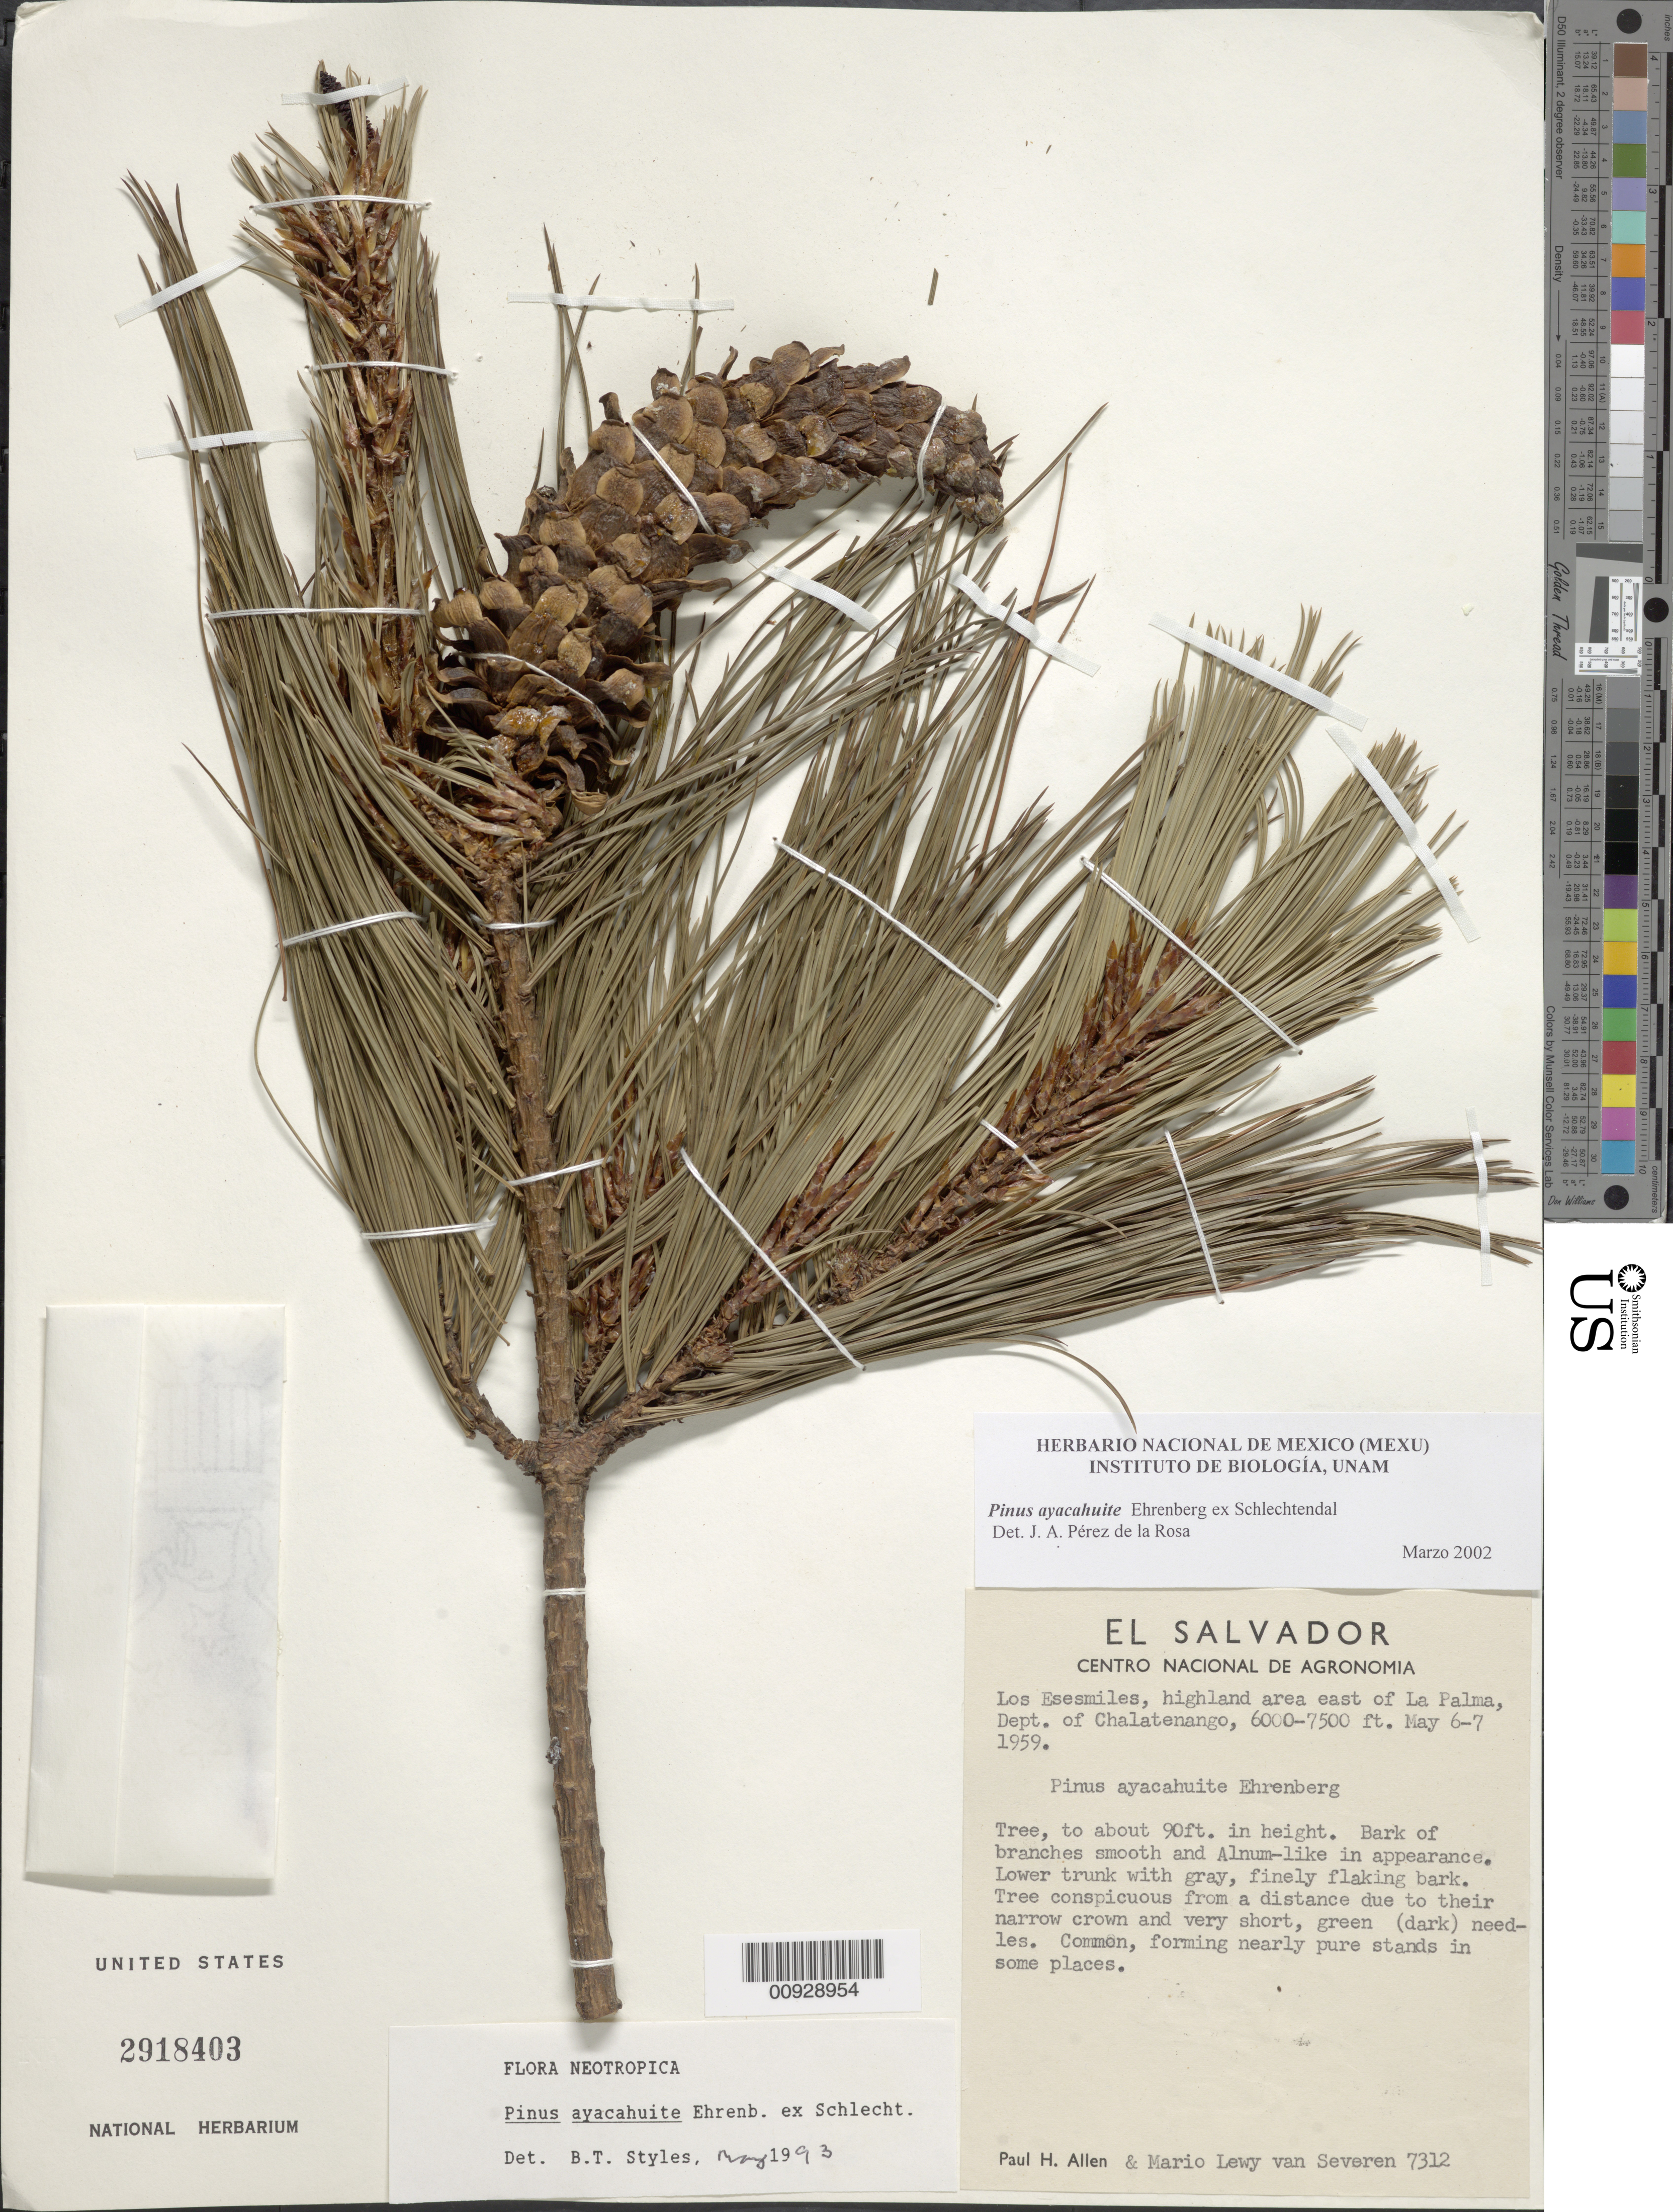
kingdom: Plantae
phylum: Tracheophyta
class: Pinopsida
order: Pinales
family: Pinaceae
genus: Pinus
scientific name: Pinus ayacahuite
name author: Ehrenb. ex Schltdl.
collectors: P. H. Allen & M. Van Severen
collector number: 7312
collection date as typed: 06 May 1959 to 07 May 1959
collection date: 1959-05-06/1959-05-07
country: El Salvador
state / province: Chalatenango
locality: Los Esesmiles, highland area east of La Palma.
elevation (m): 1829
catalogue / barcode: US 2918403